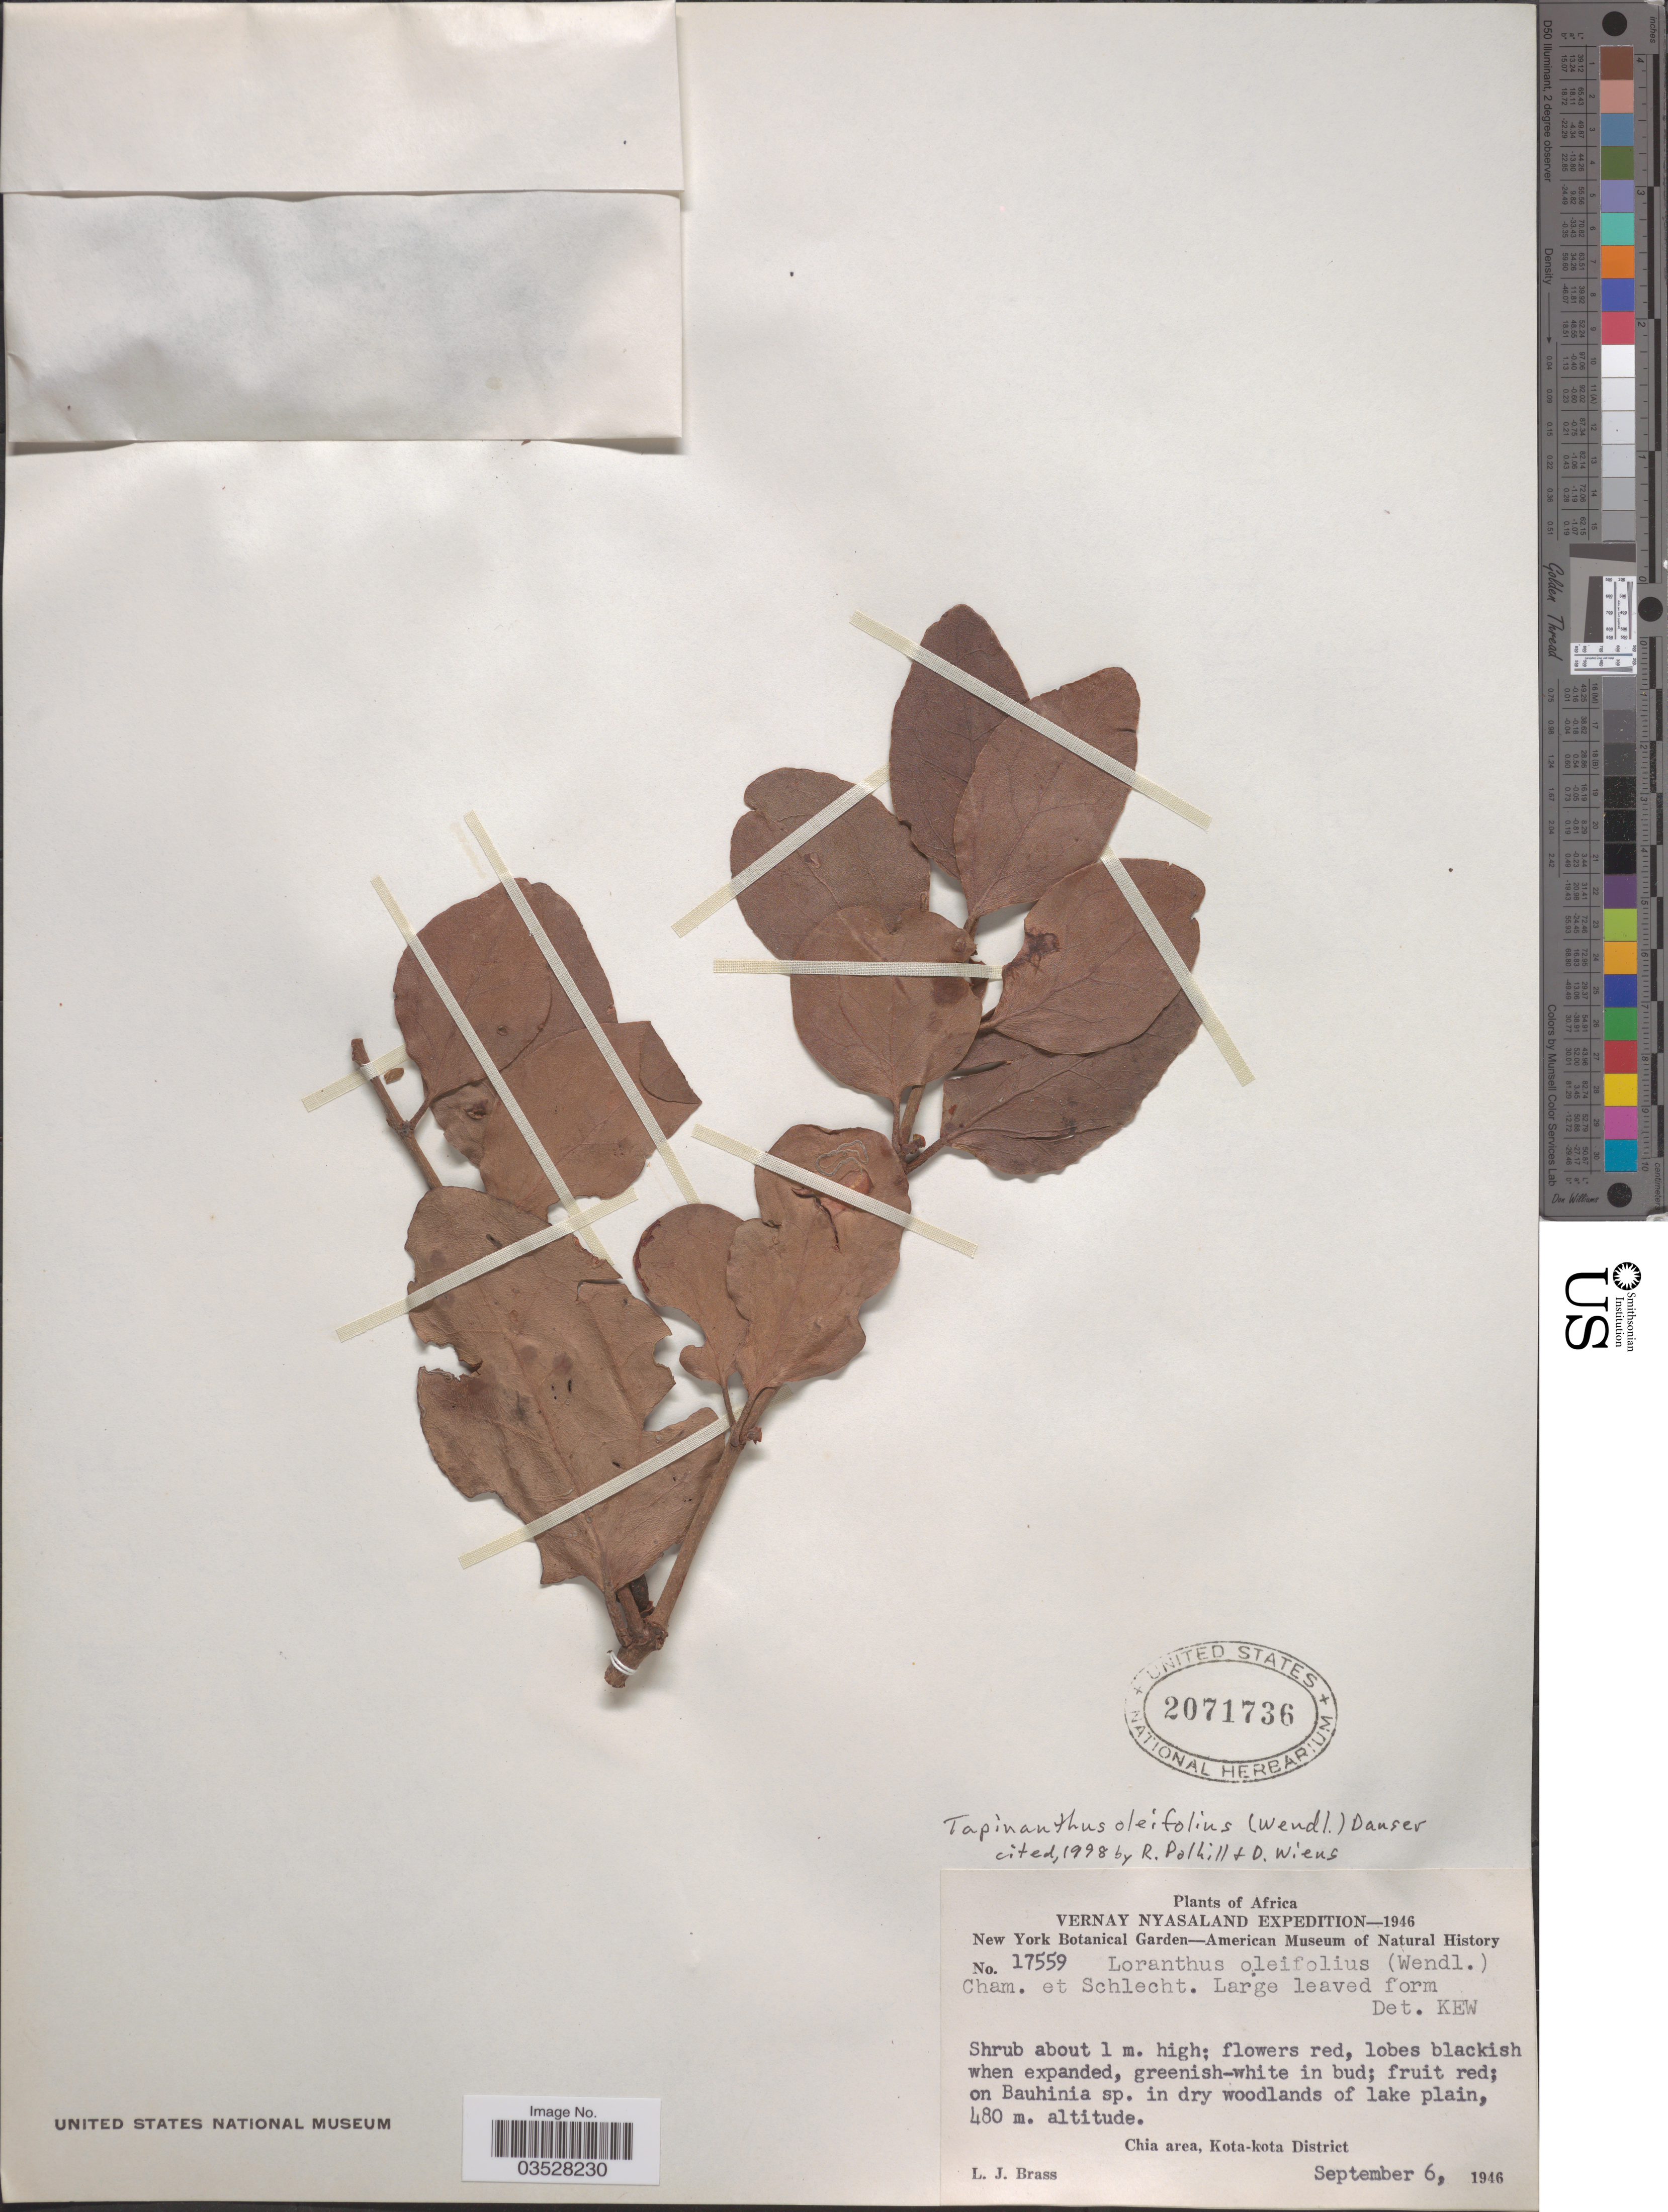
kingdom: Plantae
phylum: Tracheophyta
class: Magnoliopsida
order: Santalales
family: Loranthaceae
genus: Tapinanthus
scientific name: Tapinanthus oleifolius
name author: (J.C. Wendl.) Danser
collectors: L. J. Brass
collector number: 17559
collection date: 1946-09-06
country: Malawi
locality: Vernay Nyasaland. Chia area, Kota-kota District.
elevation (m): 480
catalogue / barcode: US 2071736